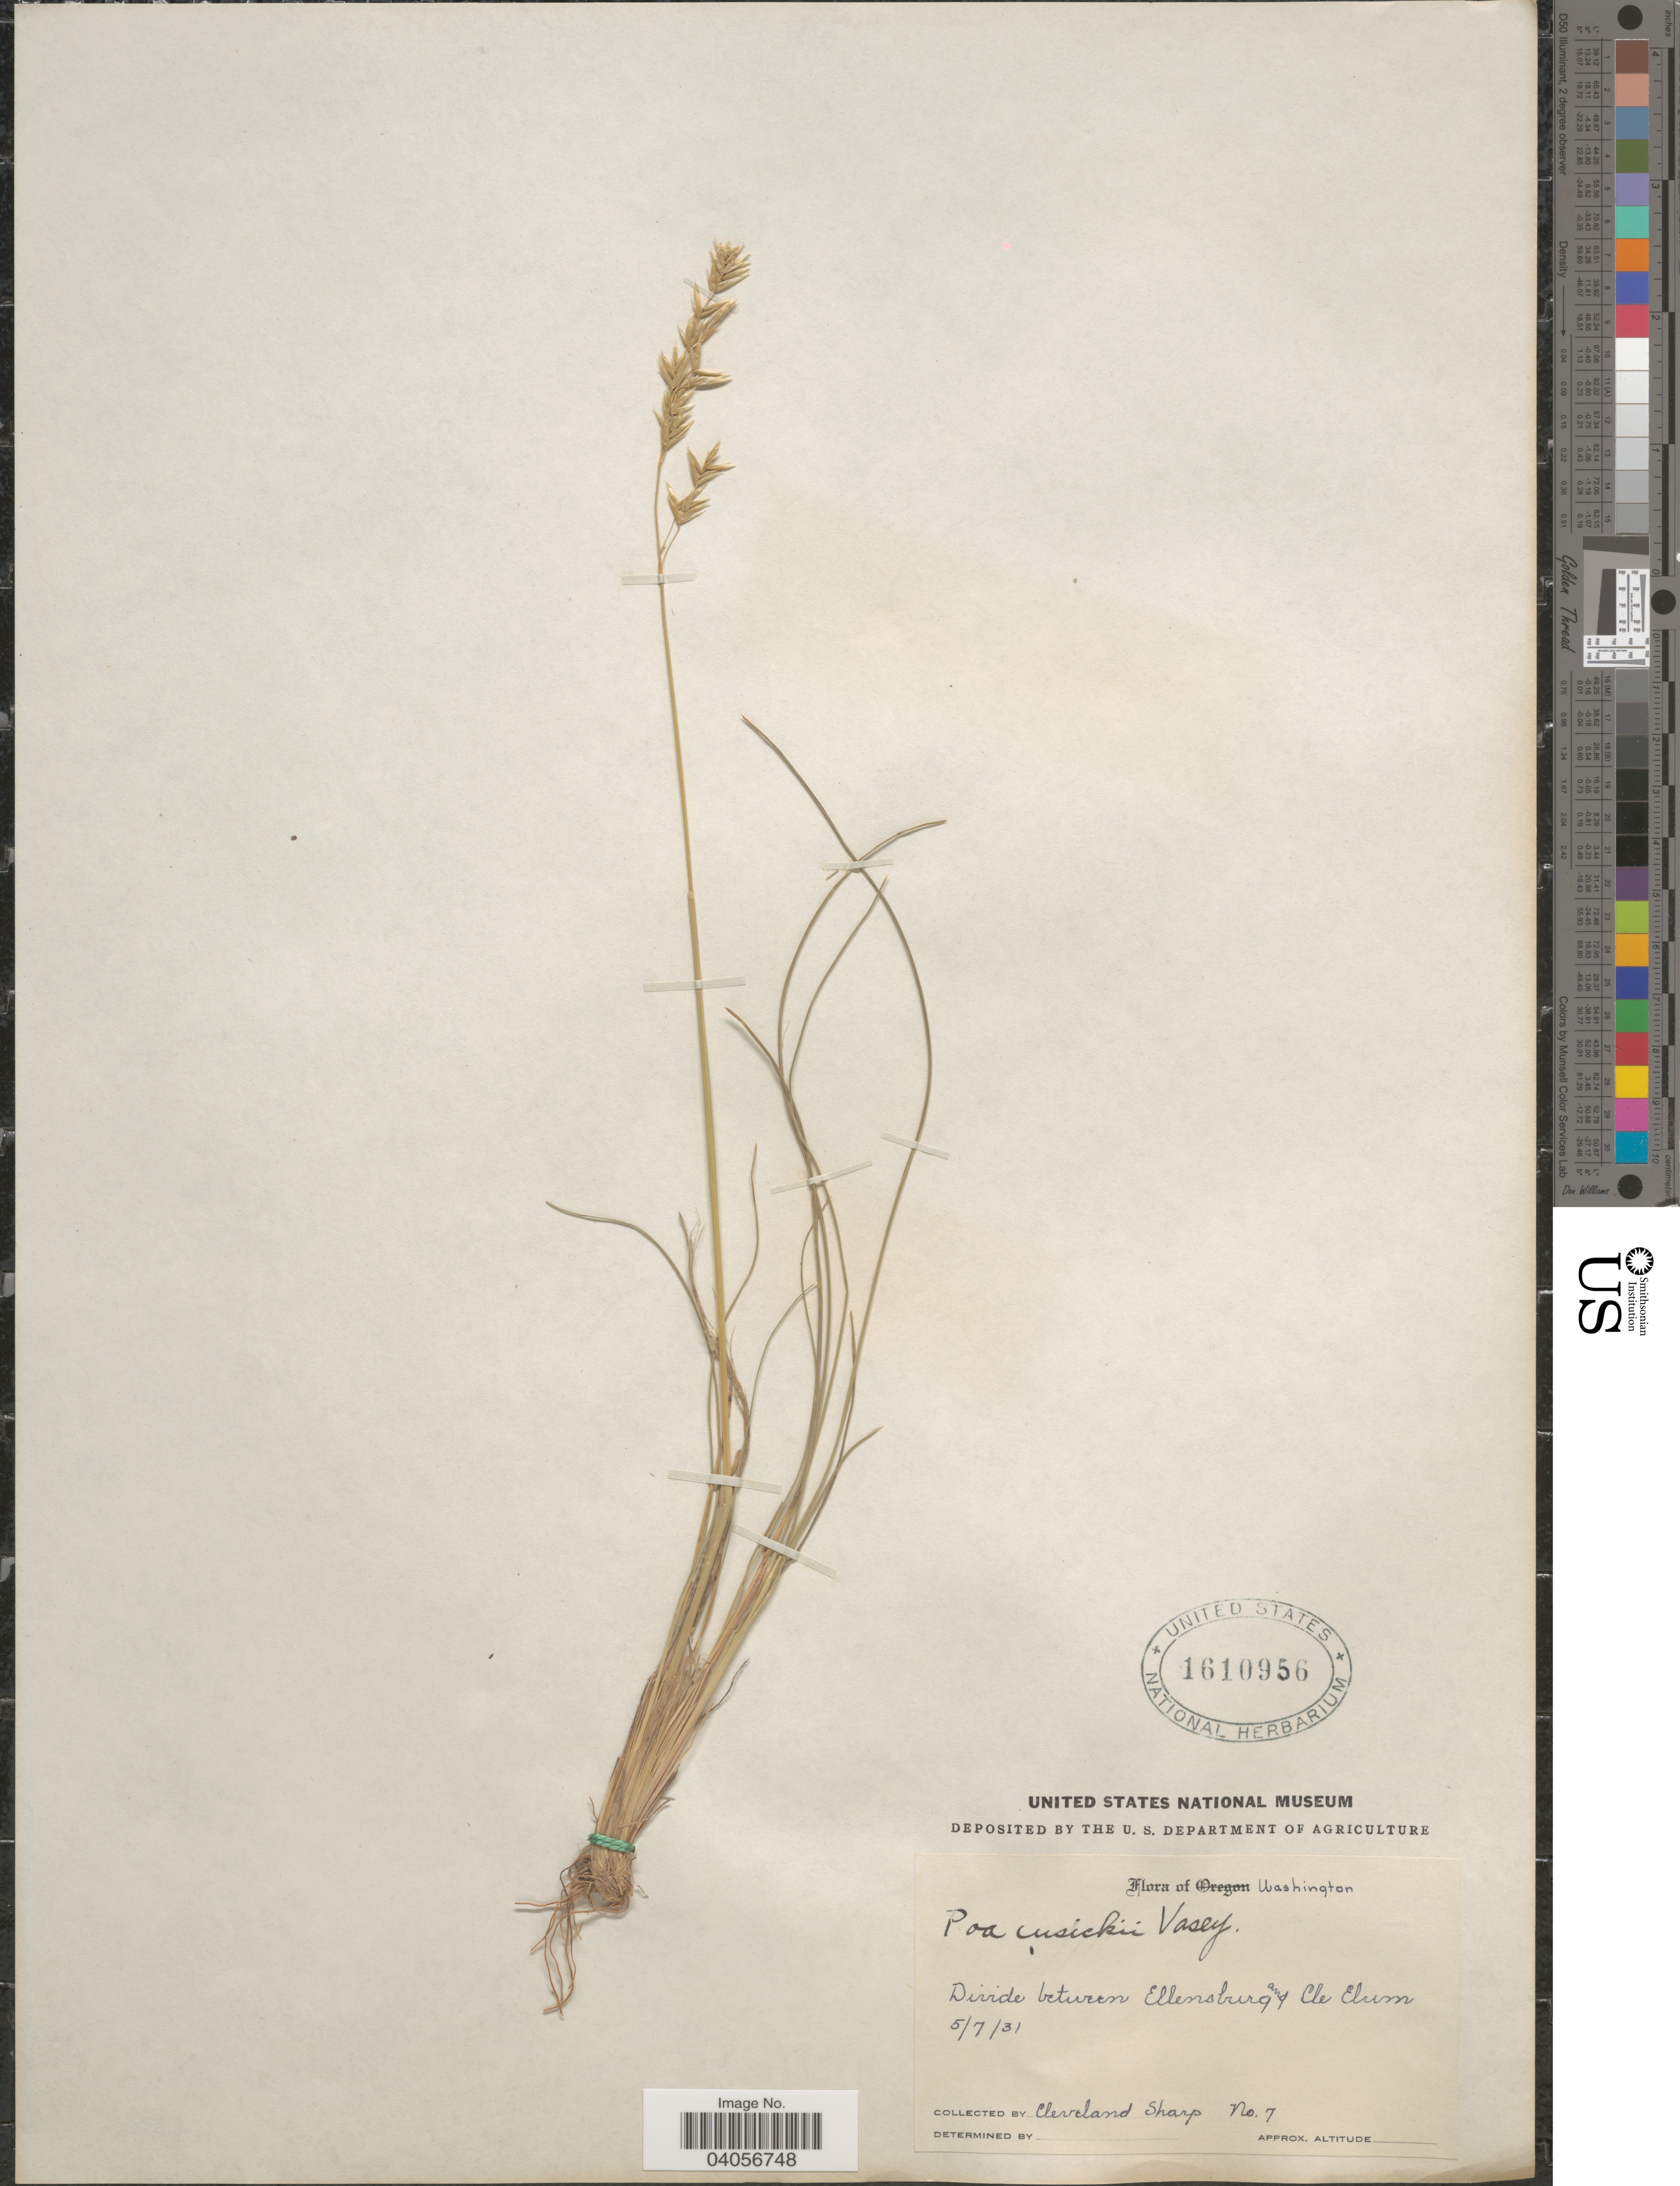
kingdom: Plantae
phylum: Tracheophyta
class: Liliopsida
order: Poales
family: Poaceae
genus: Poa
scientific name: Poa cusickii subsp. cusickii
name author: Vasey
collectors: C. Sharp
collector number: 7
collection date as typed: Transcribed d/m/y: 7/5/31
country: United States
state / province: Washington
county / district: Kittitas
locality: Divide between Ellensburg and Cle Elum.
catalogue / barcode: US 1610956